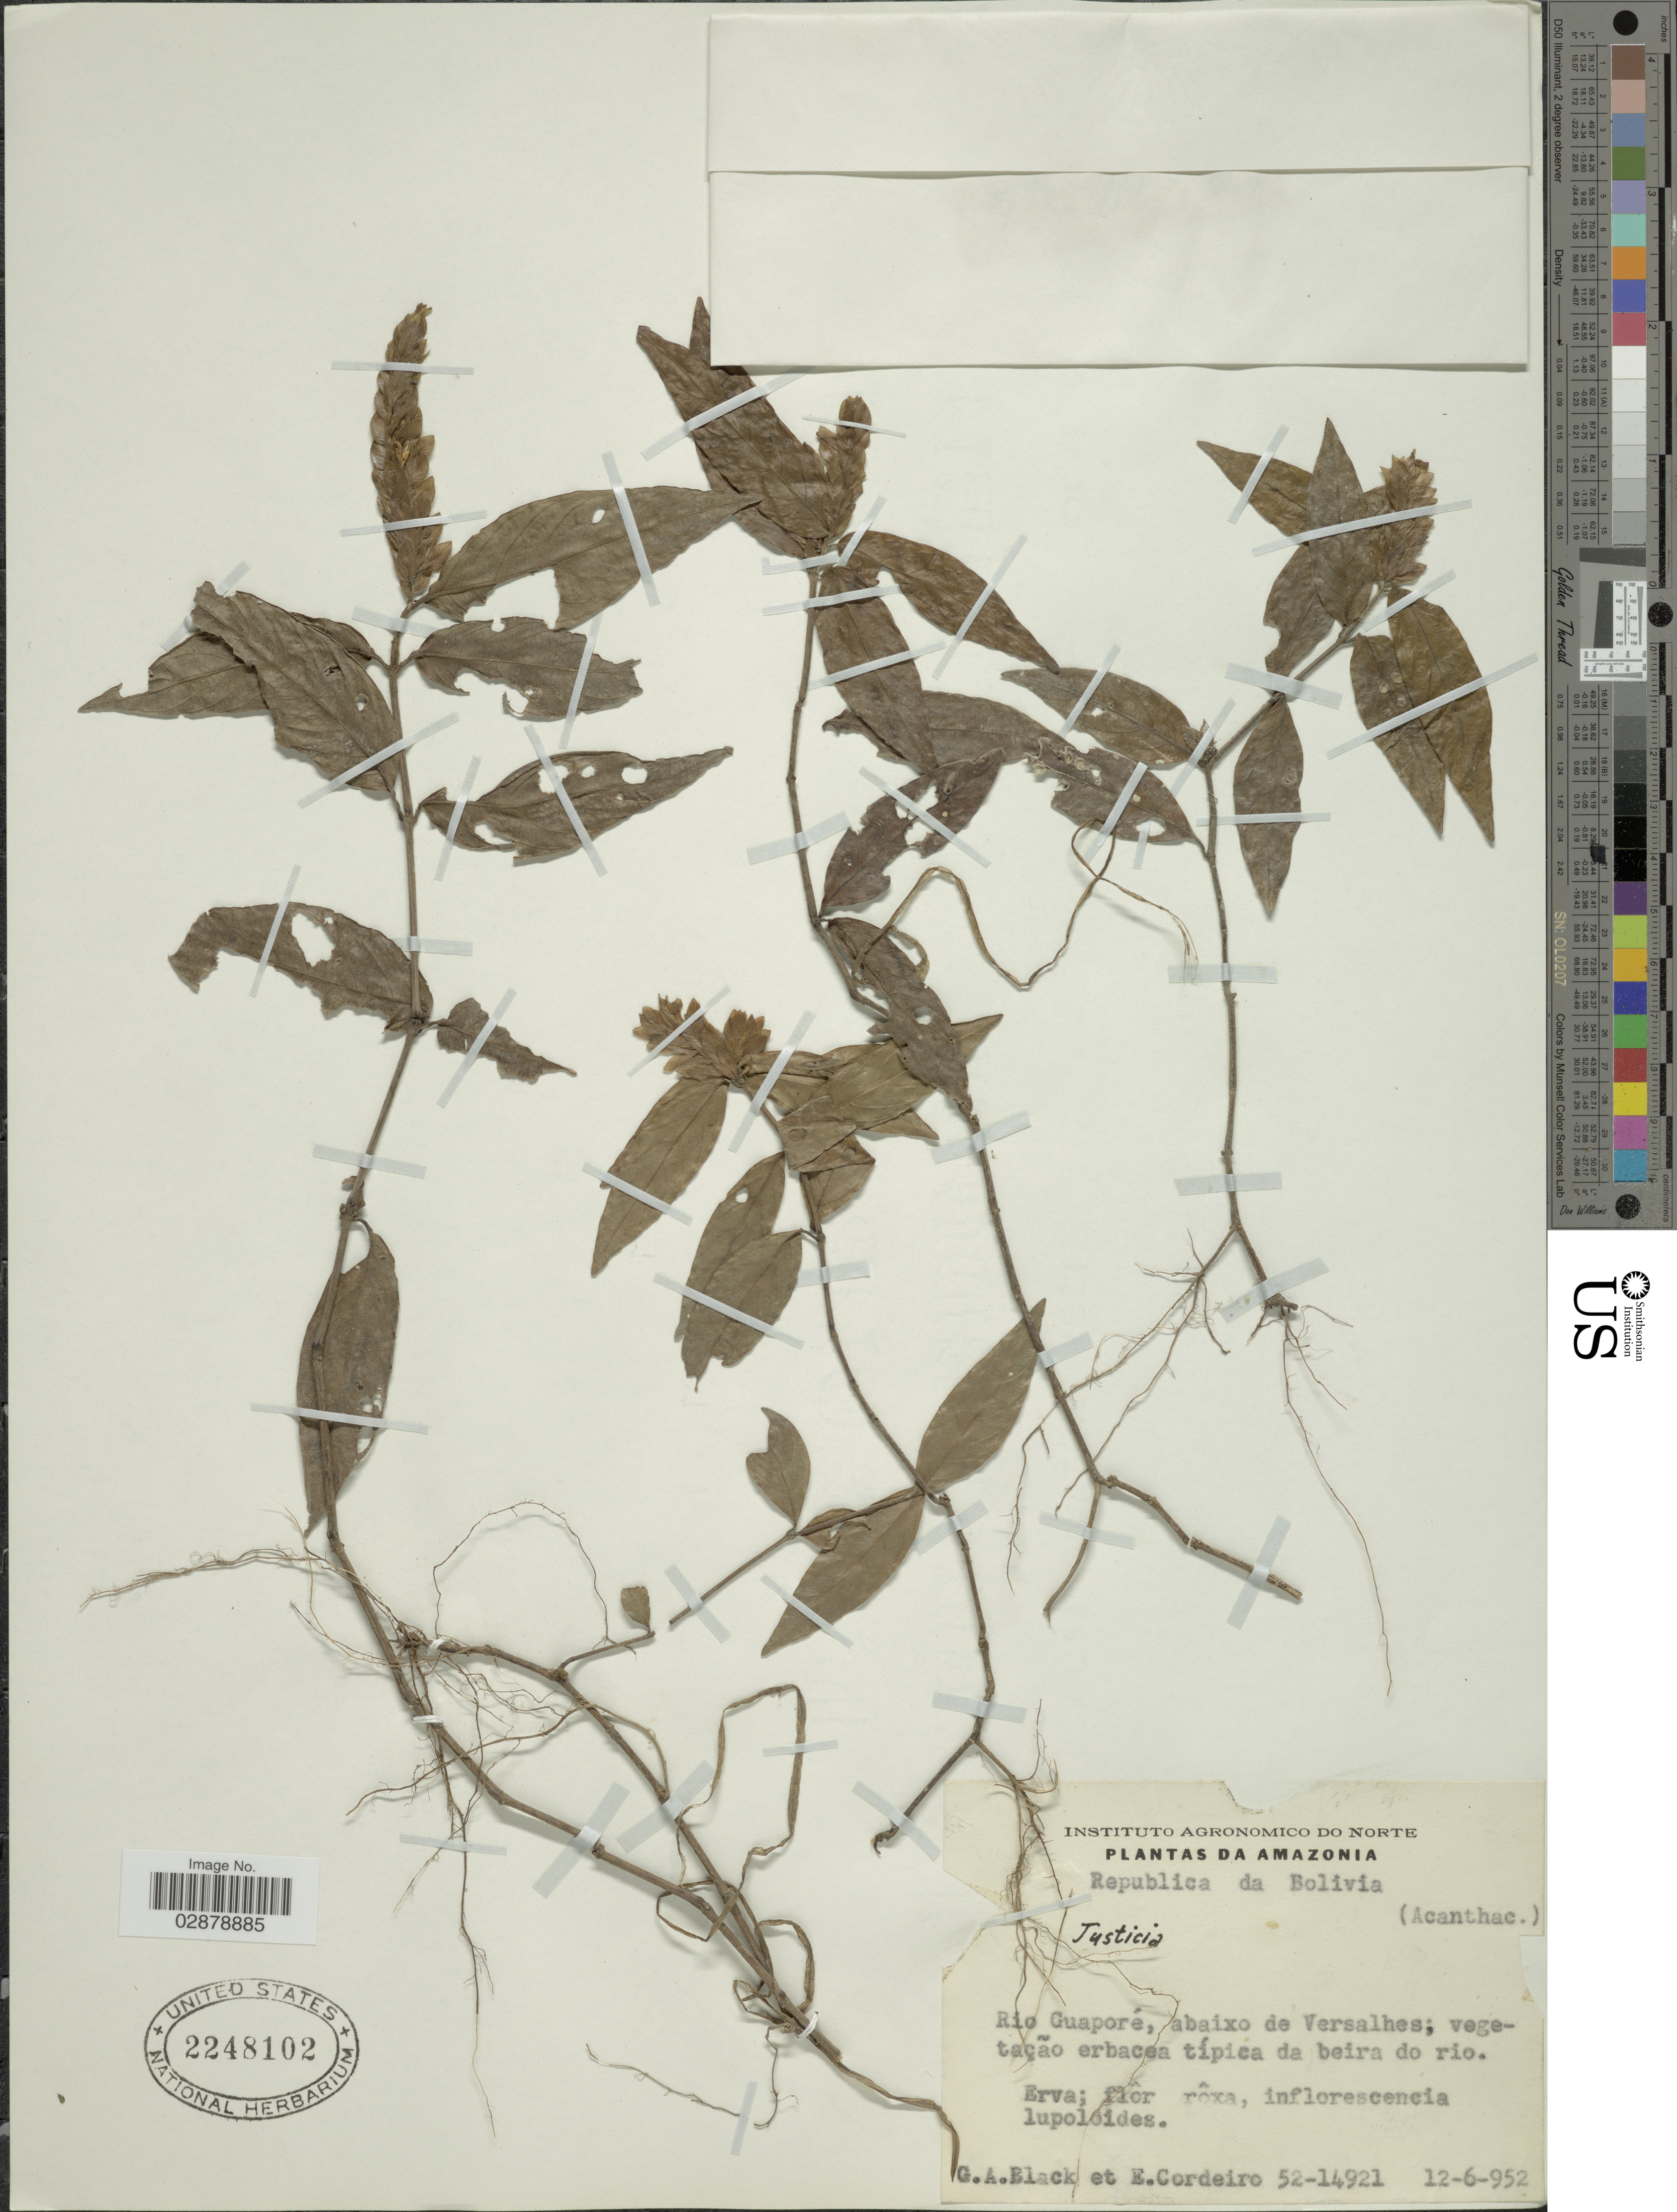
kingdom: Plantae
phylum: Tracheophyta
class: Magnoliopsida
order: Lamiales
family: Acanthaceae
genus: Justicia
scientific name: Justicia dubiosa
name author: Lindau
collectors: G. A. Black & E. Cordeiro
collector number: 52-14921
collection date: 1952-06-12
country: Bolivia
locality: Amazonia. Republica do Bolivia. Rio Guaporé, abaixo de Versalhes.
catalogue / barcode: US 2248102